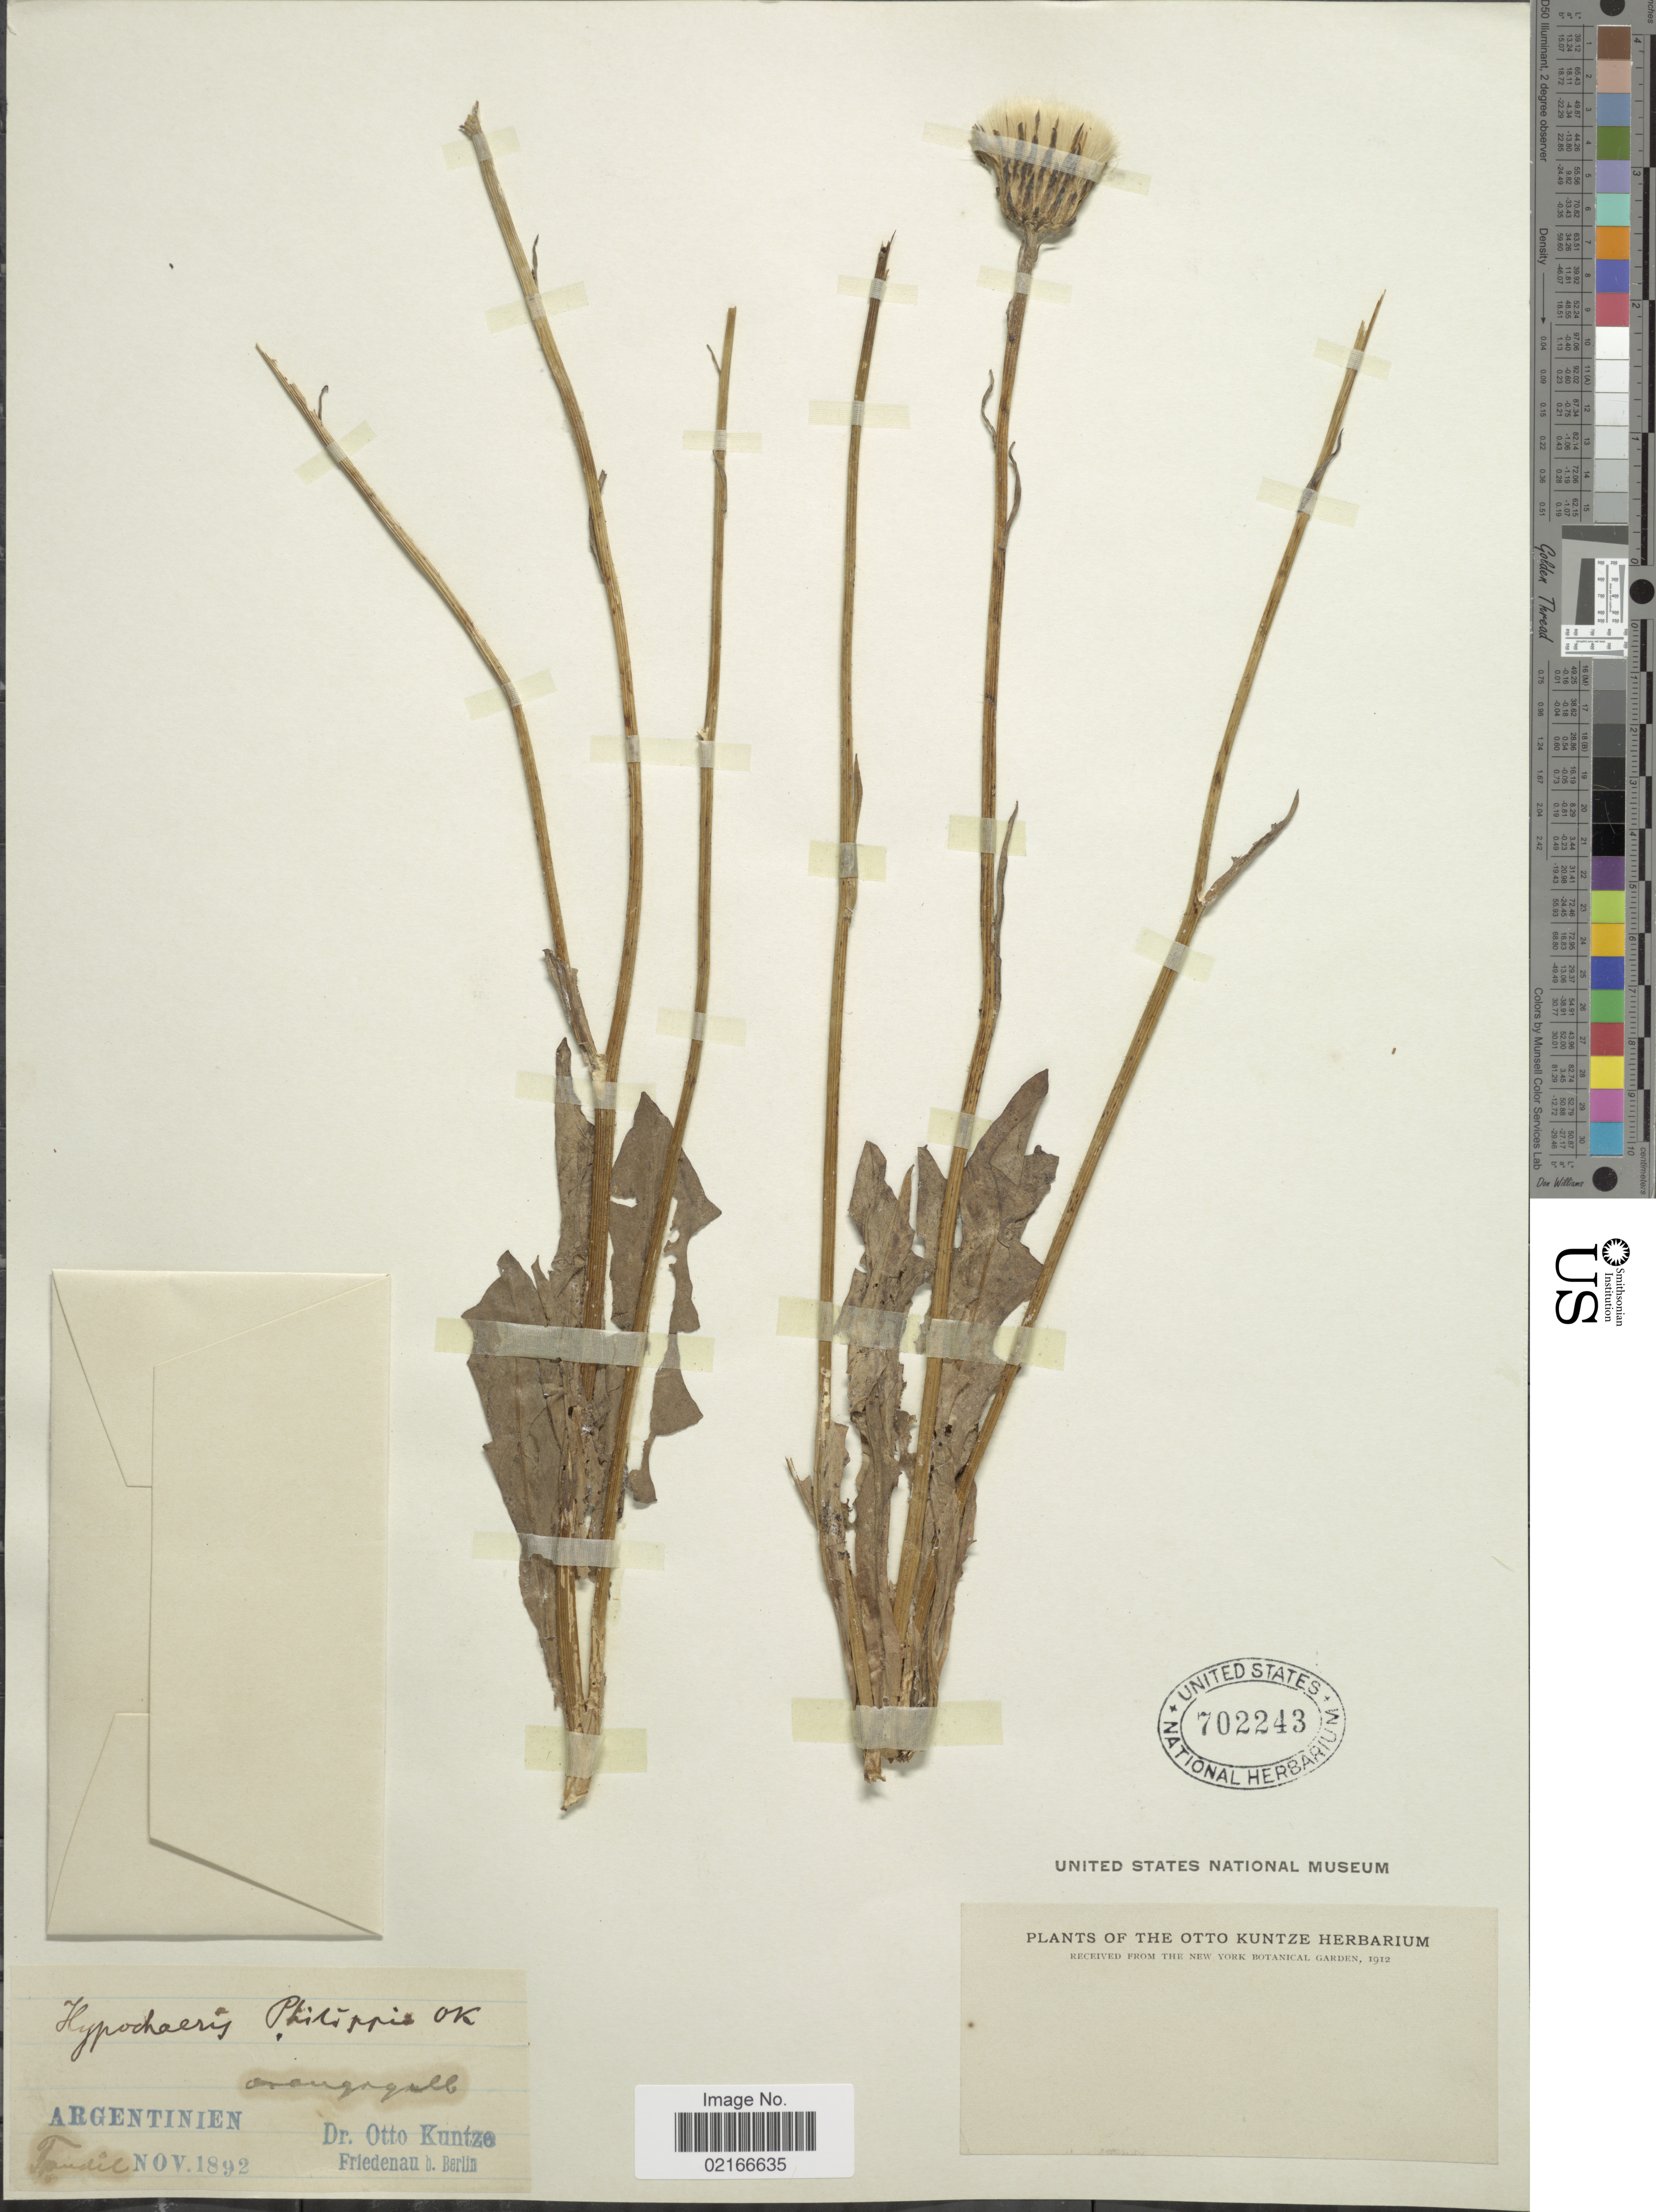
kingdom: Plantae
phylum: Tracheophyta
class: Magnoliopsida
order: Asterales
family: Asteraceae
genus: Hypochaeris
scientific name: Hypochaeris toltensis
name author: Reiche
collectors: C.E.O. Kuntze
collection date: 1892-11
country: Argentina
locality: Tandil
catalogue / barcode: US 702243